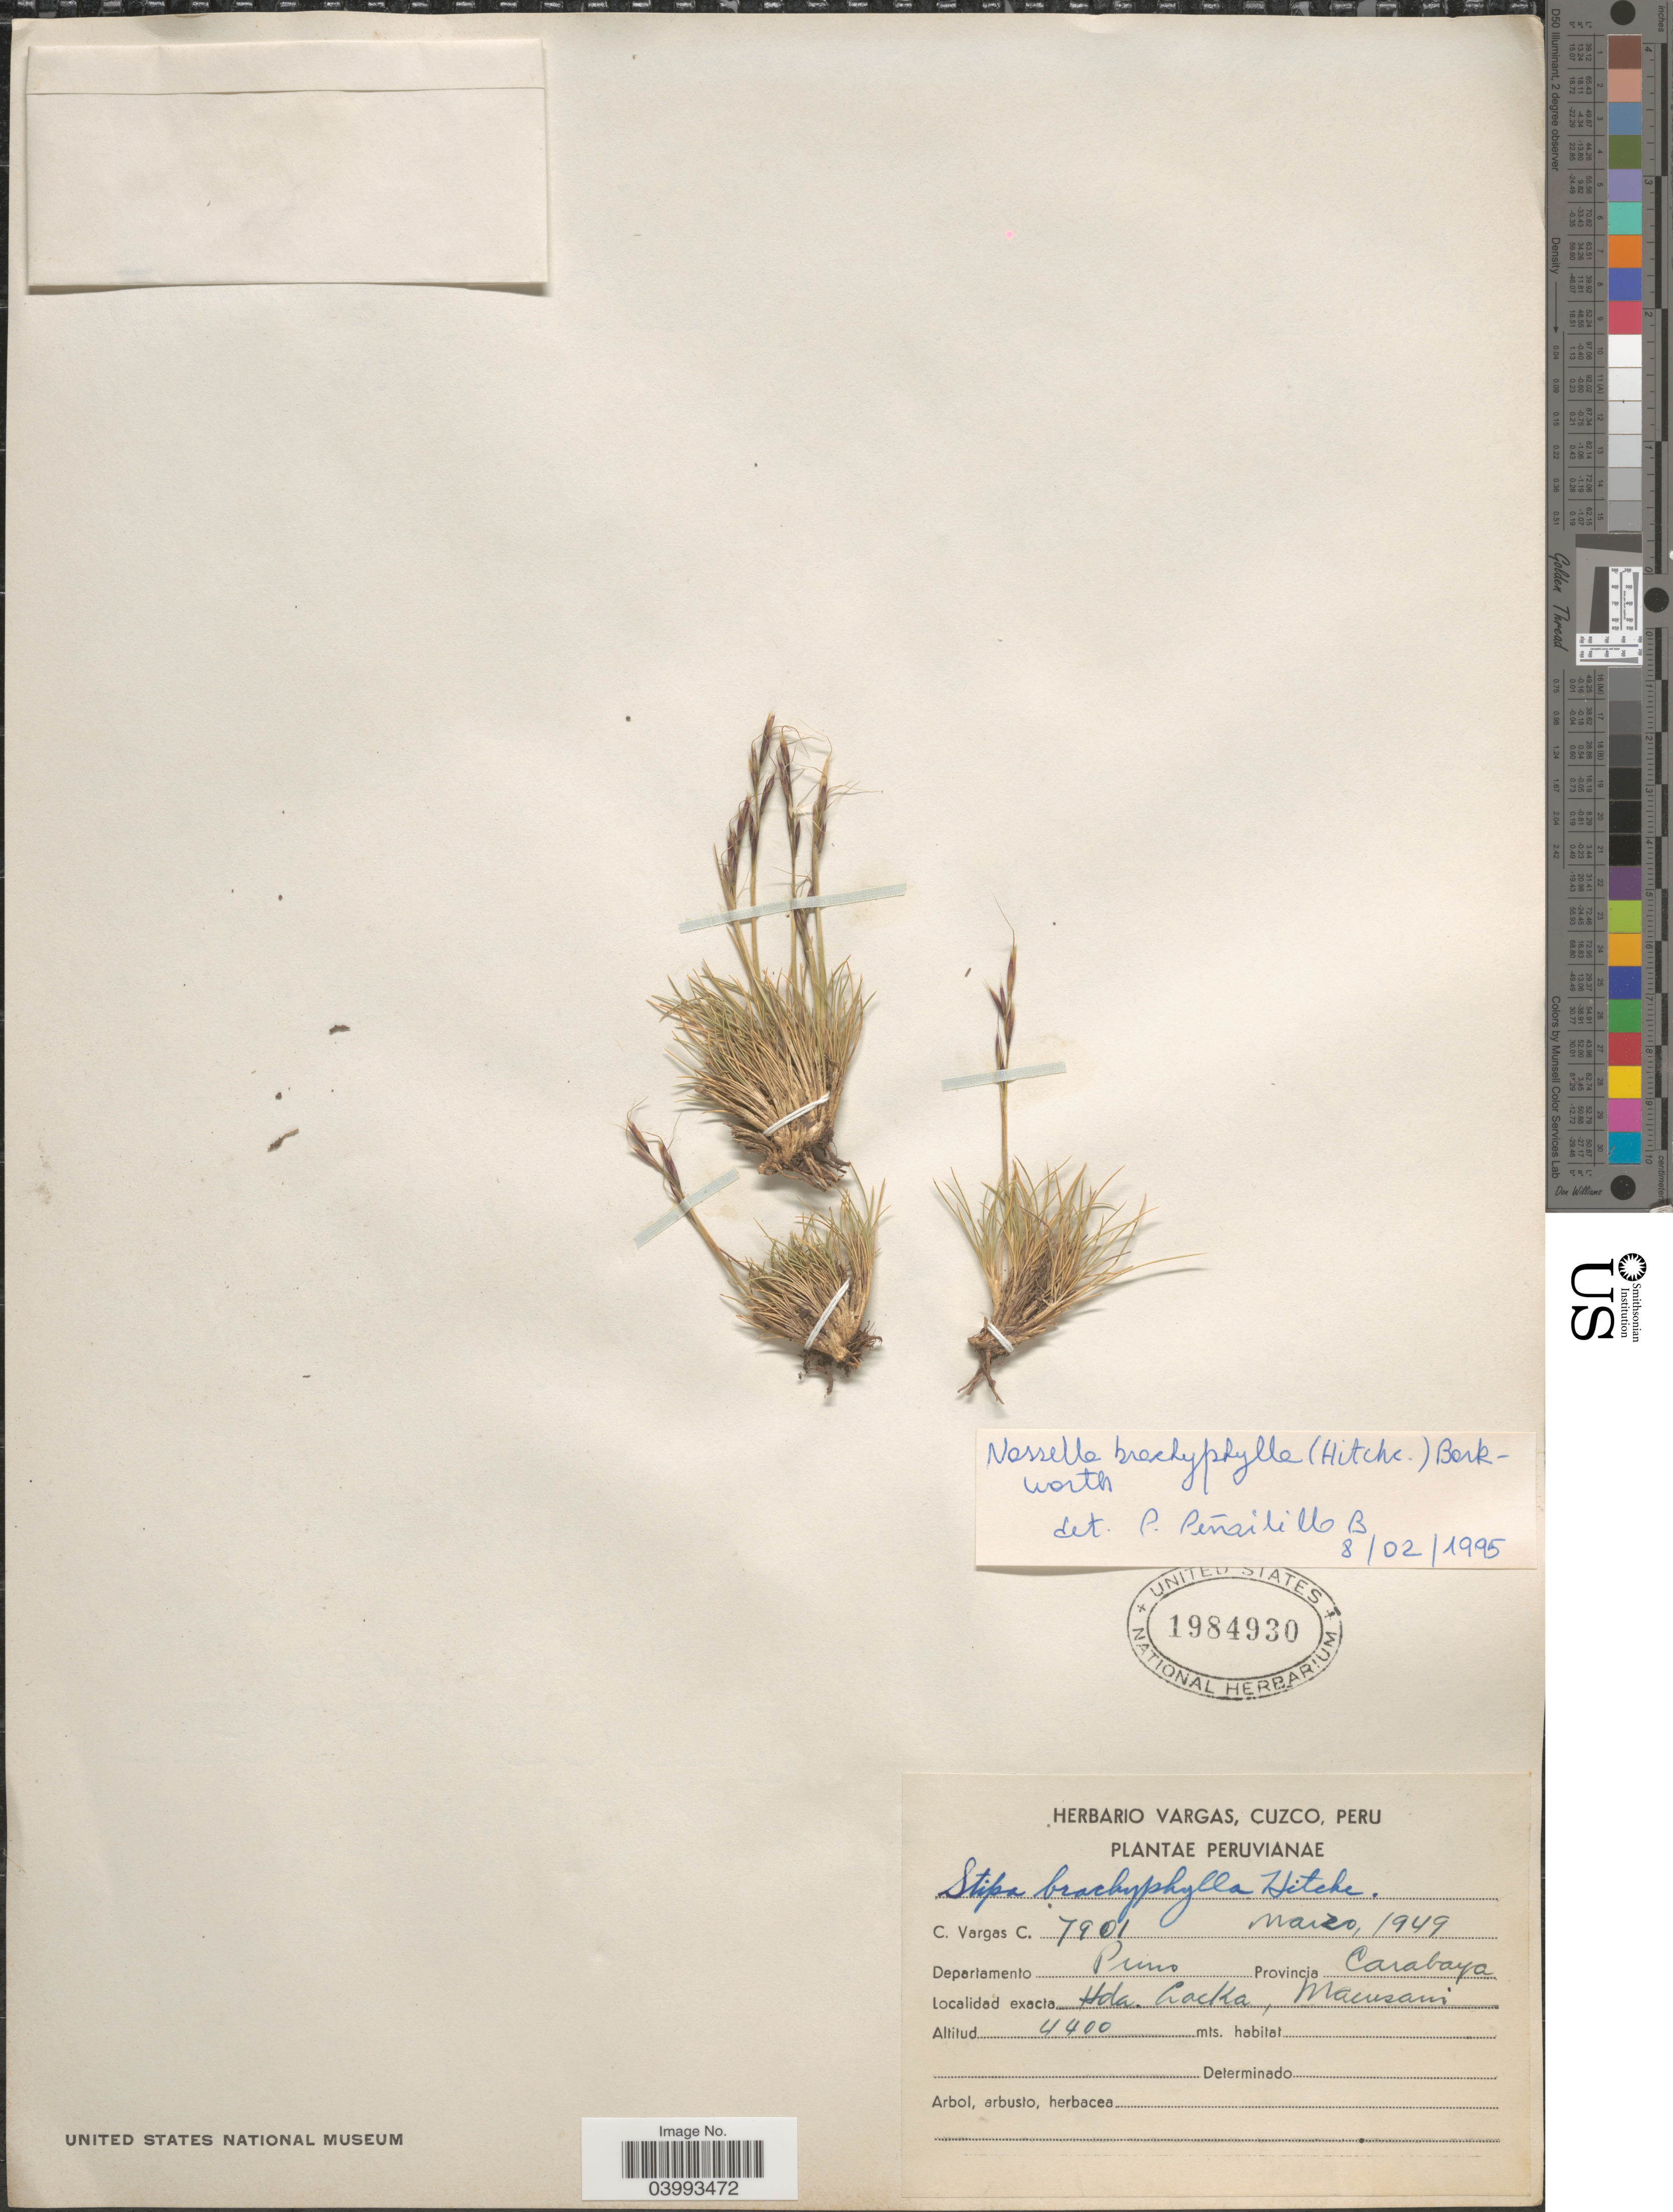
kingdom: Plantae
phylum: Tracheophyta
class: Liliopsida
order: Poales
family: Poaceae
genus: Nassella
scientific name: Nassella brachyphylla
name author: (Hitchc.) Barkworth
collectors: C. Vargas Calderón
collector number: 7901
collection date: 1949-03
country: Peru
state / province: Puno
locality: Hda. Lacka, Macusani, Provincia Carabaya, Departamento Puno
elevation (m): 4400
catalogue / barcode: US 1984930